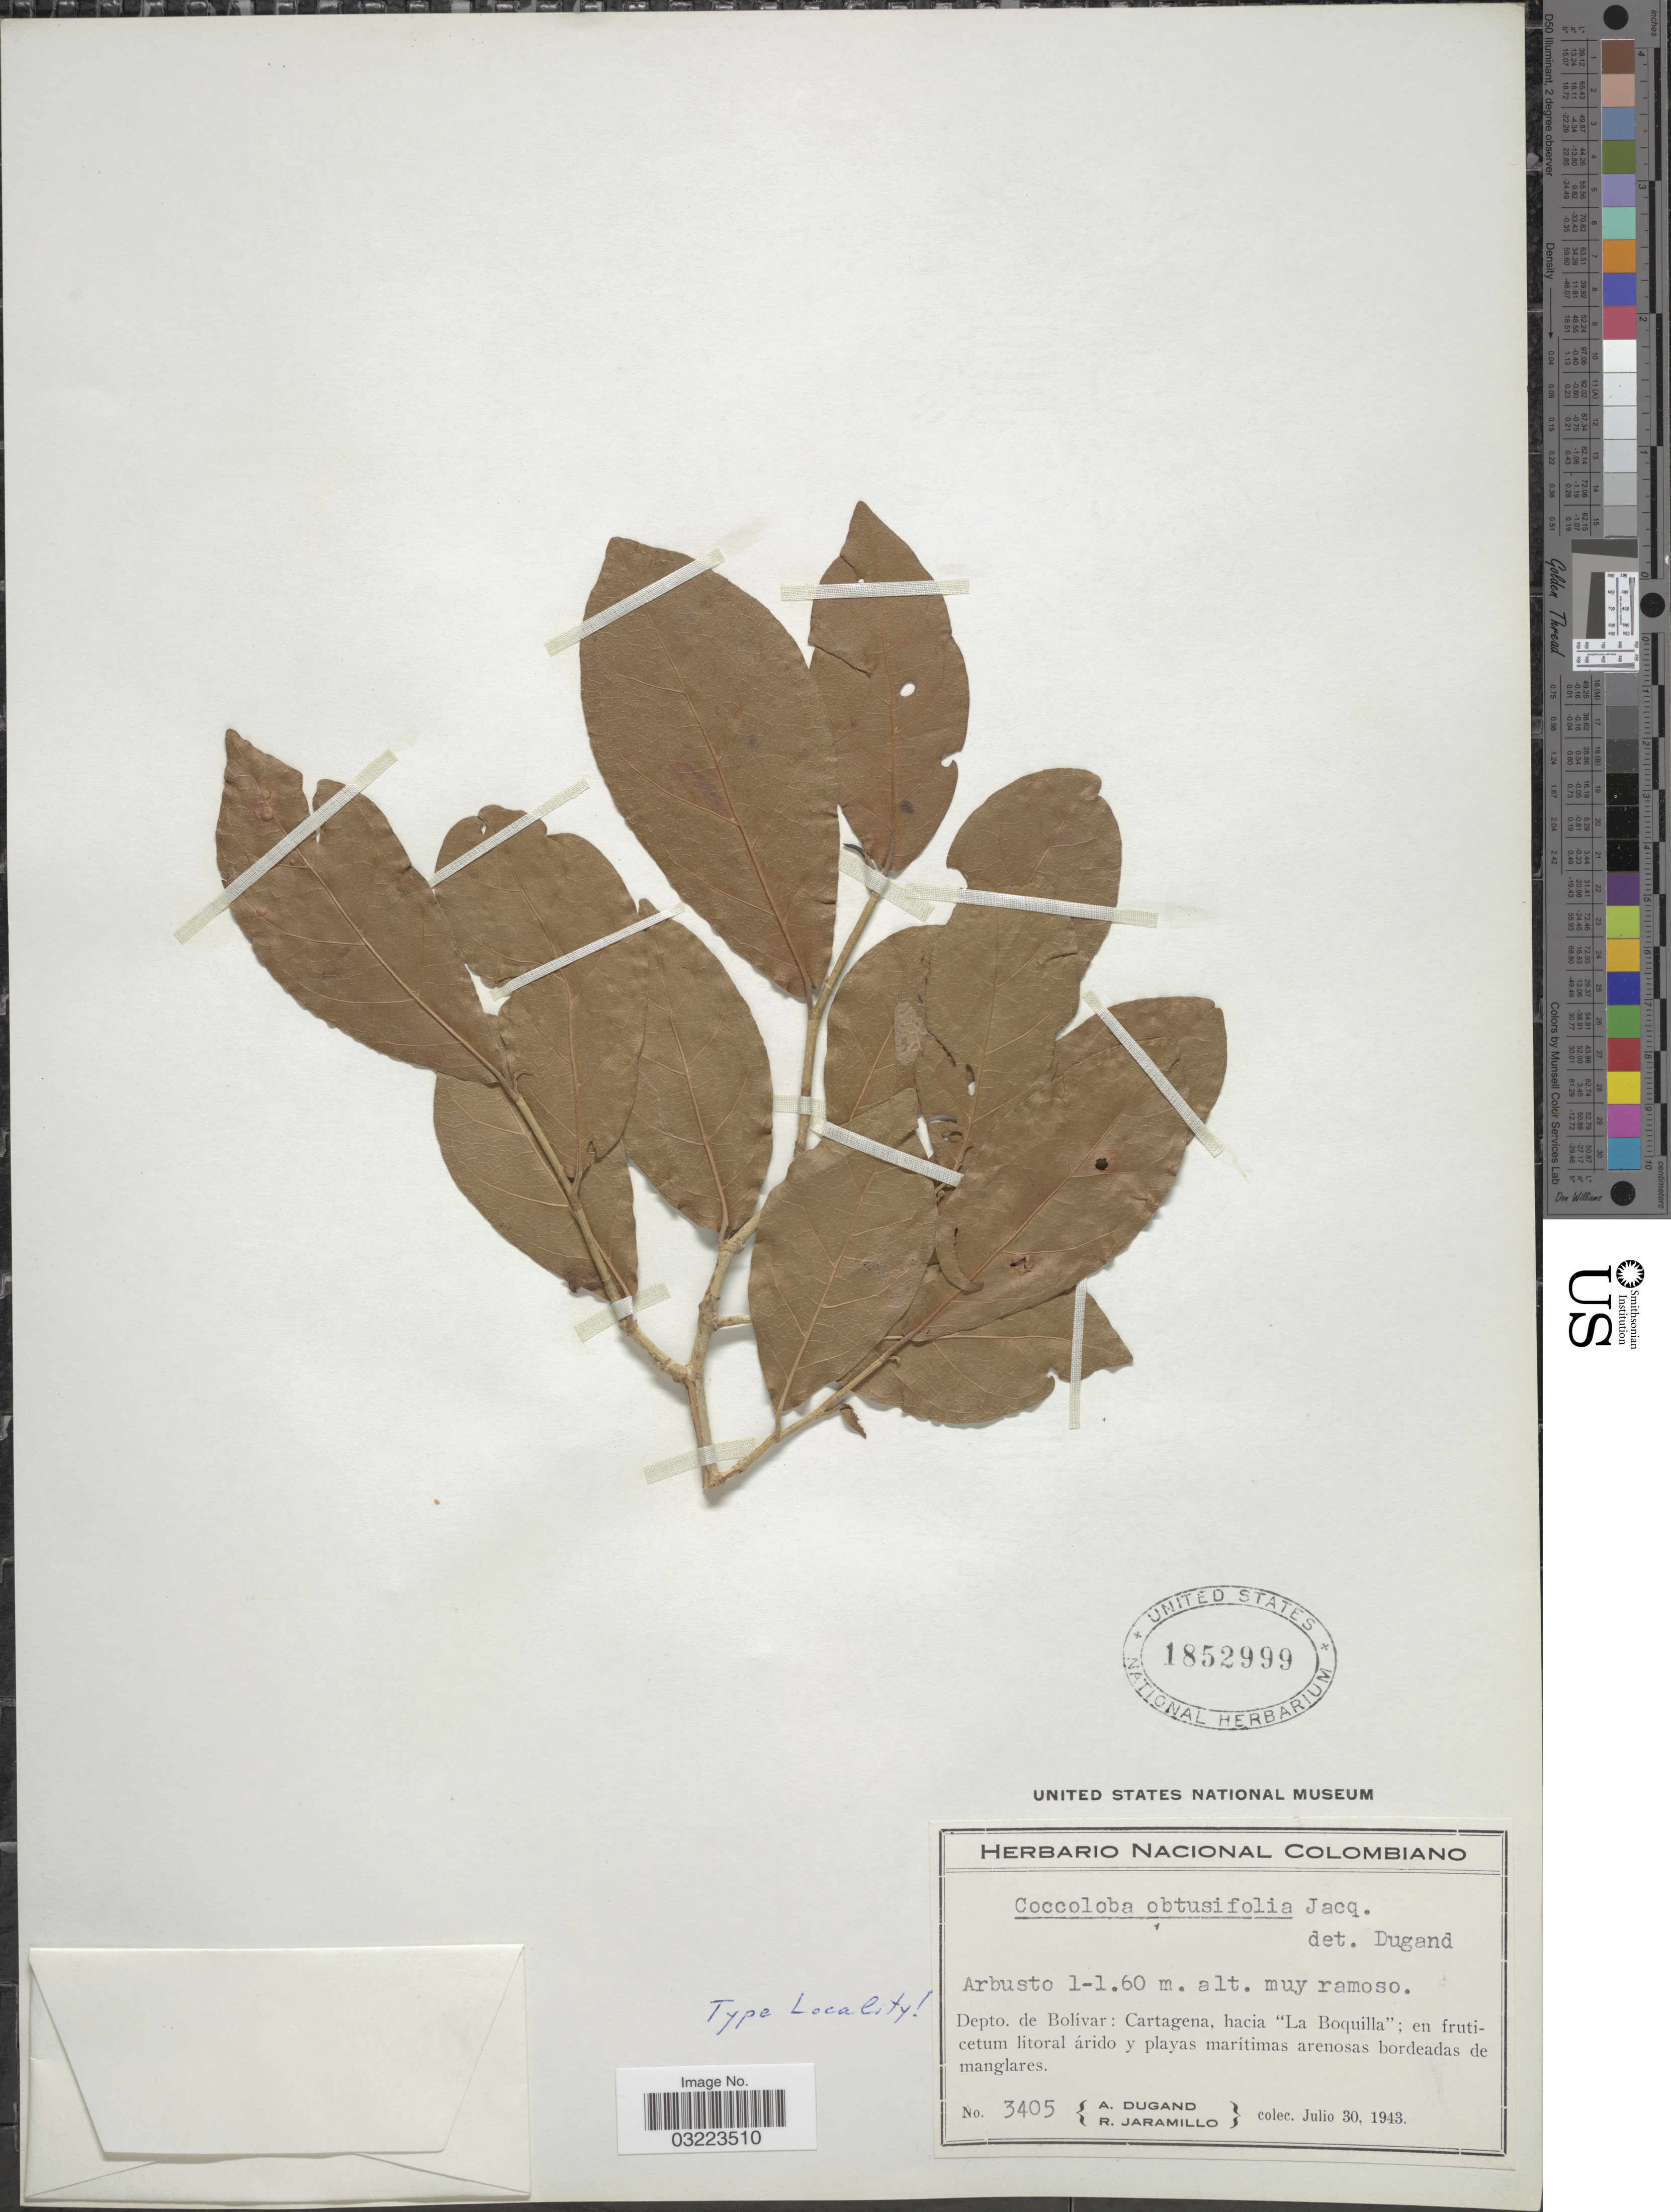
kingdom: Plantae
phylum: Tracheophyta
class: Magnoliopsida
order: Caryophyllales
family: Polygonaceae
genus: Coccoloba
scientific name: Coccoloba obtusifolia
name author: Jacq.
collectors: A. Dugand & R. Jaramillo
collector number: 3405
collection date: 1943-07-30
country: Colombia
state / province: Bolívar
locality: Depto. de Bolívar: Cartagena, hacia "La Boquilla".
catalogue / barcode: US 1852999